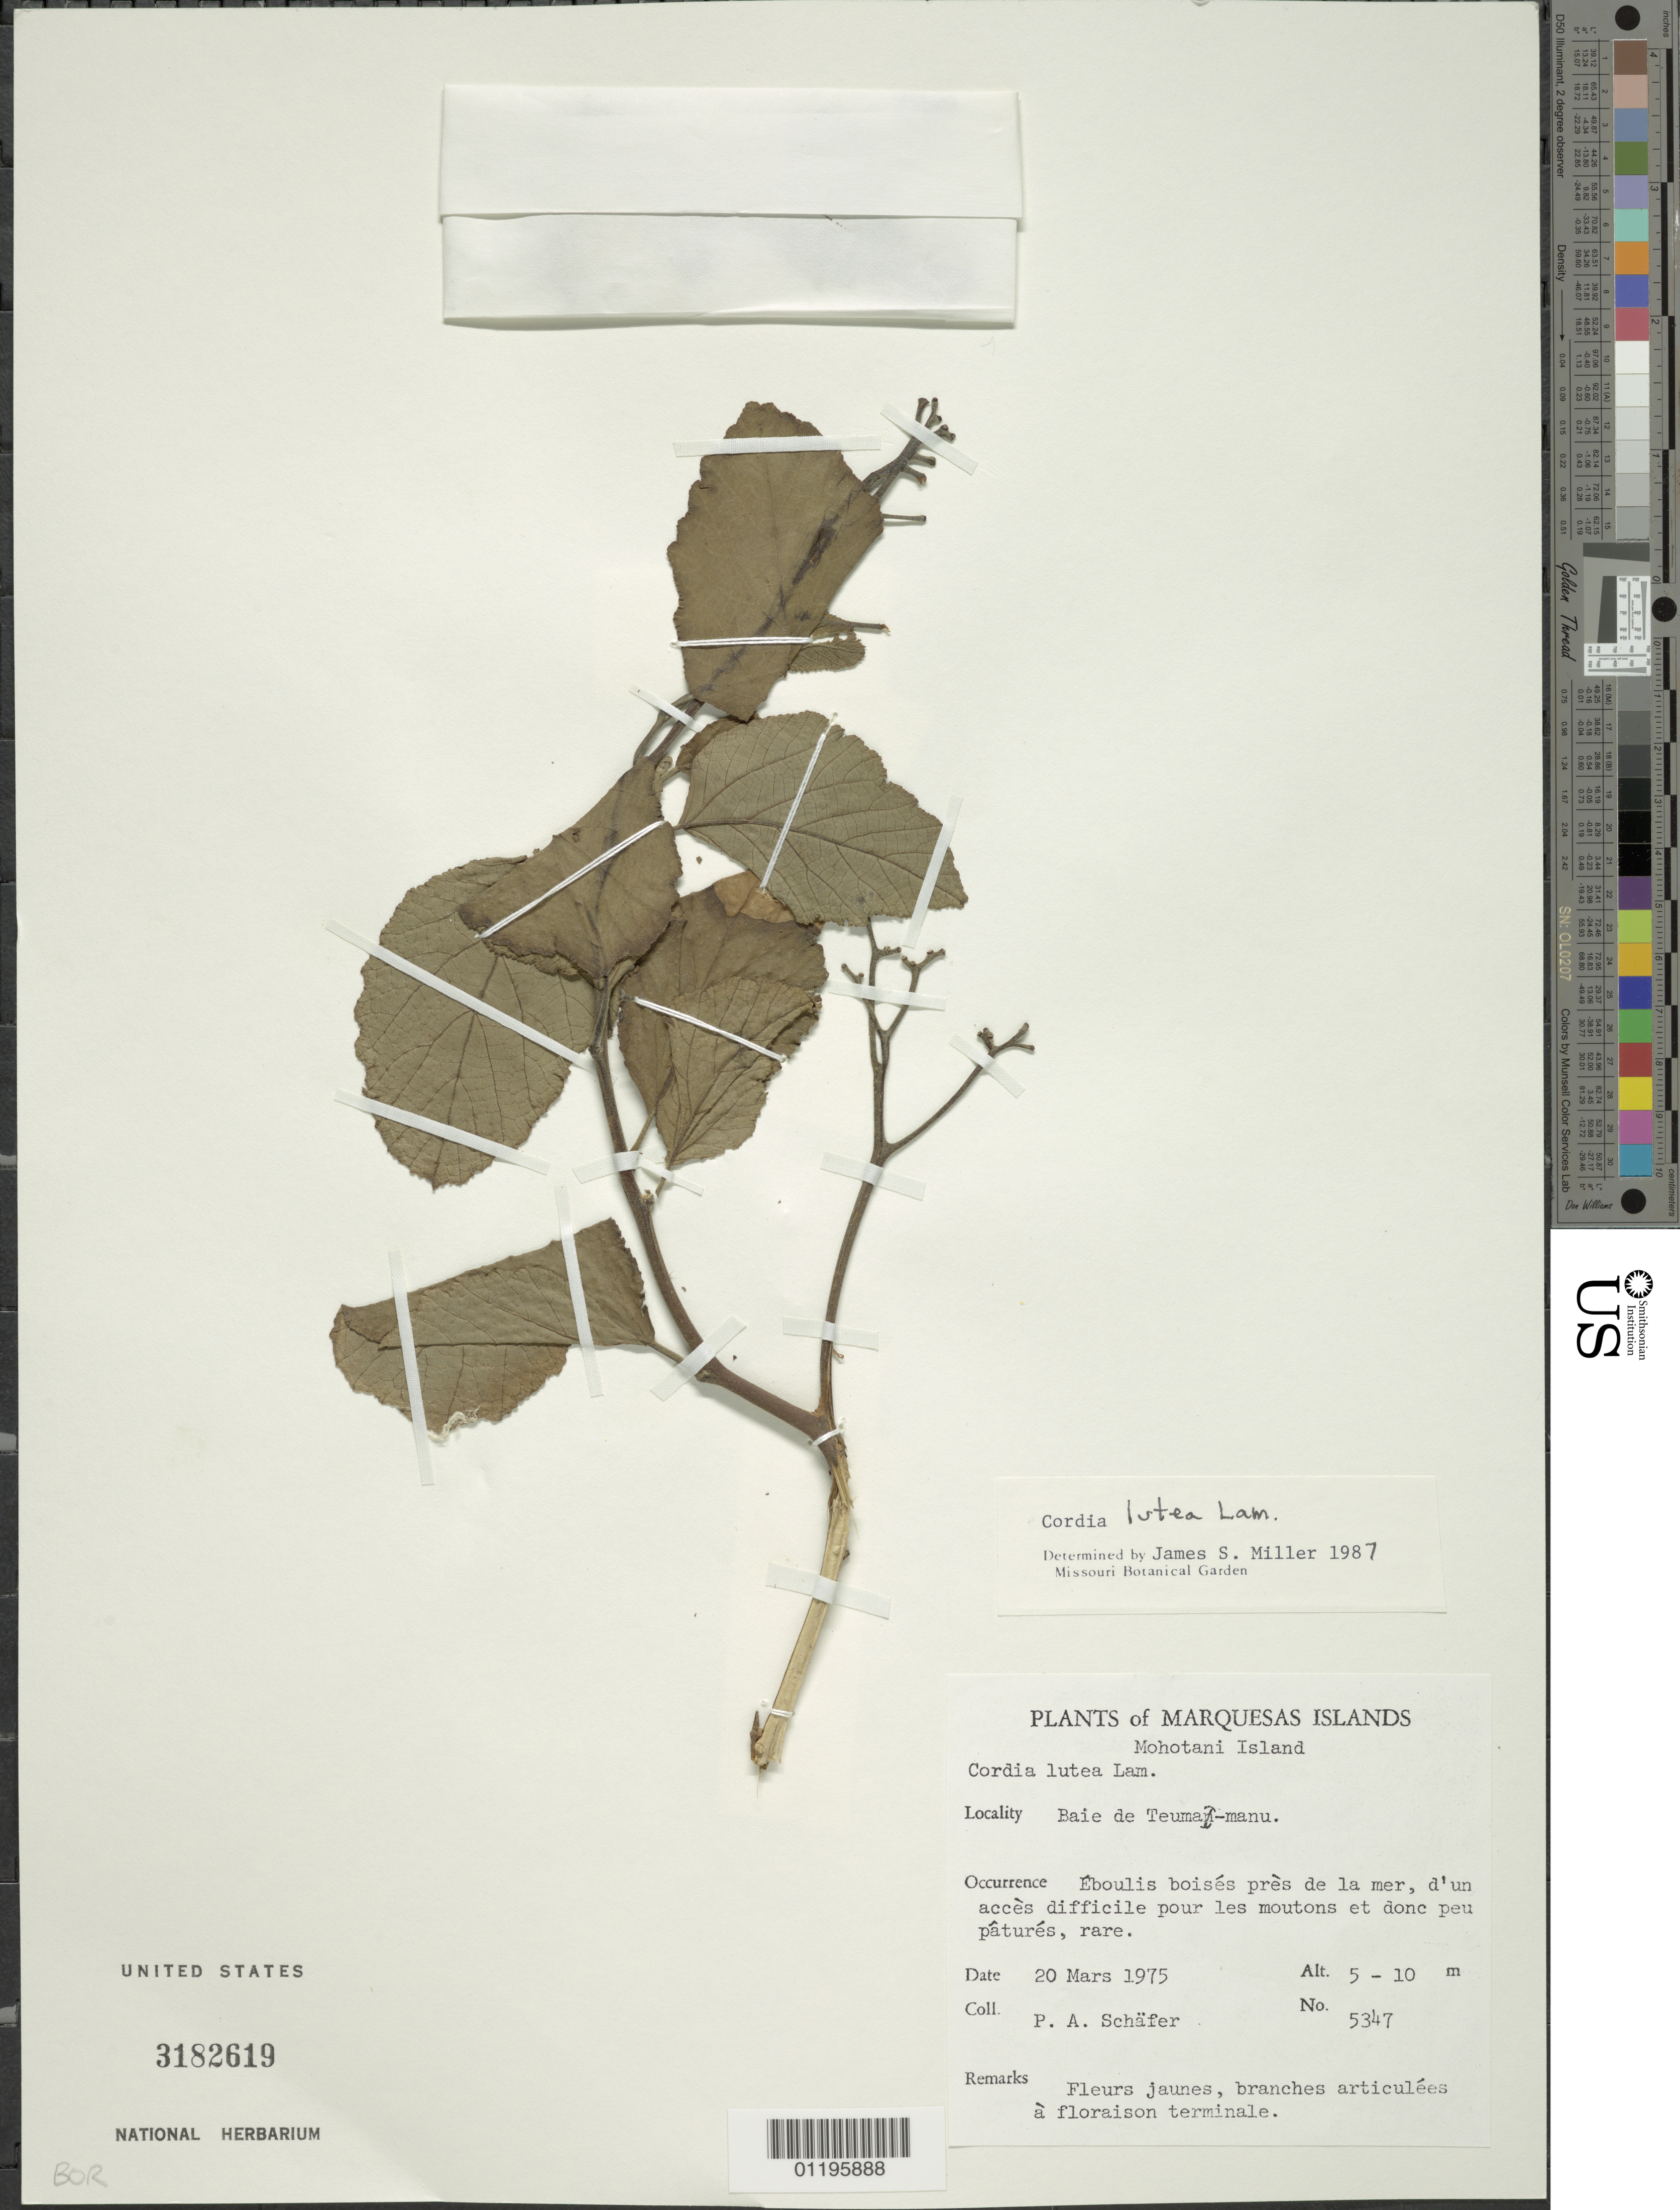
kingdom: Plantae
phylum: Tracheophyta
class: Magnoliopsida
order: Boraginales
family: Cordiaceae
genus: Cordia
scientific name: Cordia lutea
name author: Lam.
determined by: Miller, James S., (MO), Missouri Botanical Garden (UNITED STATES)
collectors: P. A. Schäfer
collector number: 5347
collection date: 1975-03-20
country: French Polynesia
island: Mohotani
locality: Baie de Teuma-manu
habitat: Éboulis boisés près de la mer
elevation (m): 5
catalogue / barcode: US 3182619